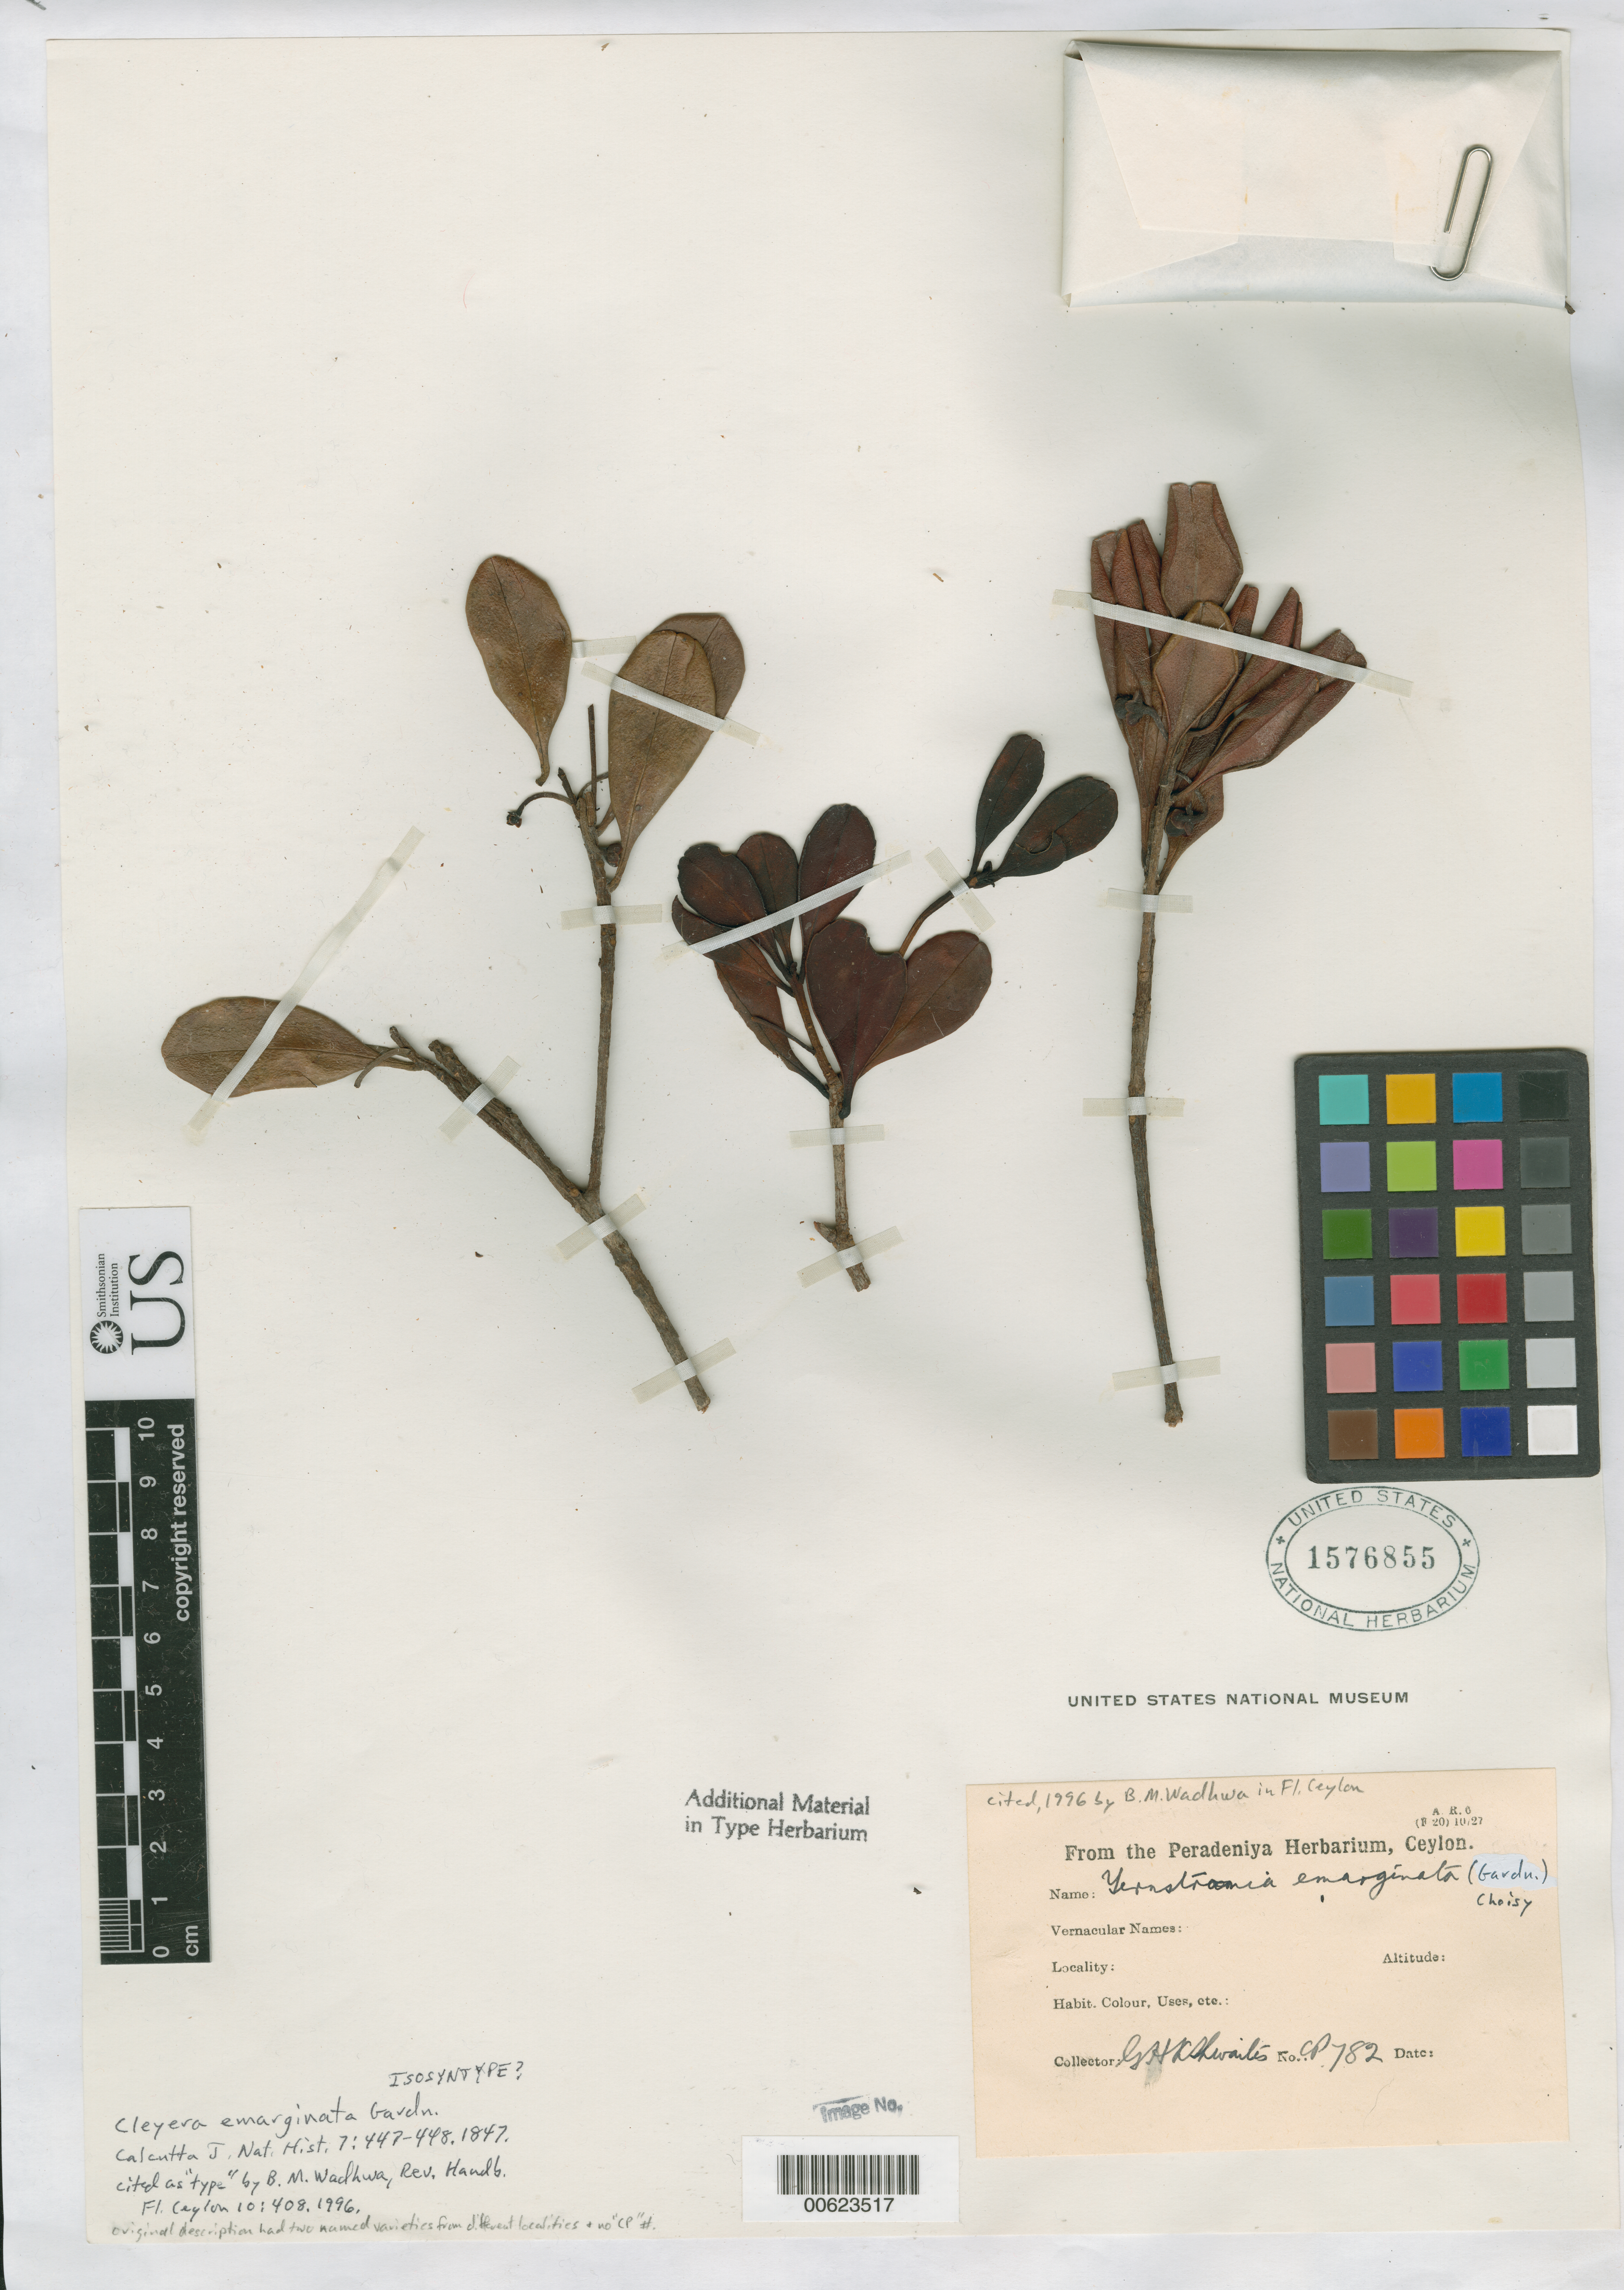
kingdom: Plantae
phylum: Tracheophyta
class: Magnoliopsida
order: Ericales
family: Pentaphylacaceae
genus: Cleyera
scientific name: Cleyera emarginata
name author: Gardner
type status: Isosyntype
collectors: G. H. K. Thwaites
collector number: CP 782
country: Sri Lanka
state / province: Ceylon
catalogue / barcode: US 1576855